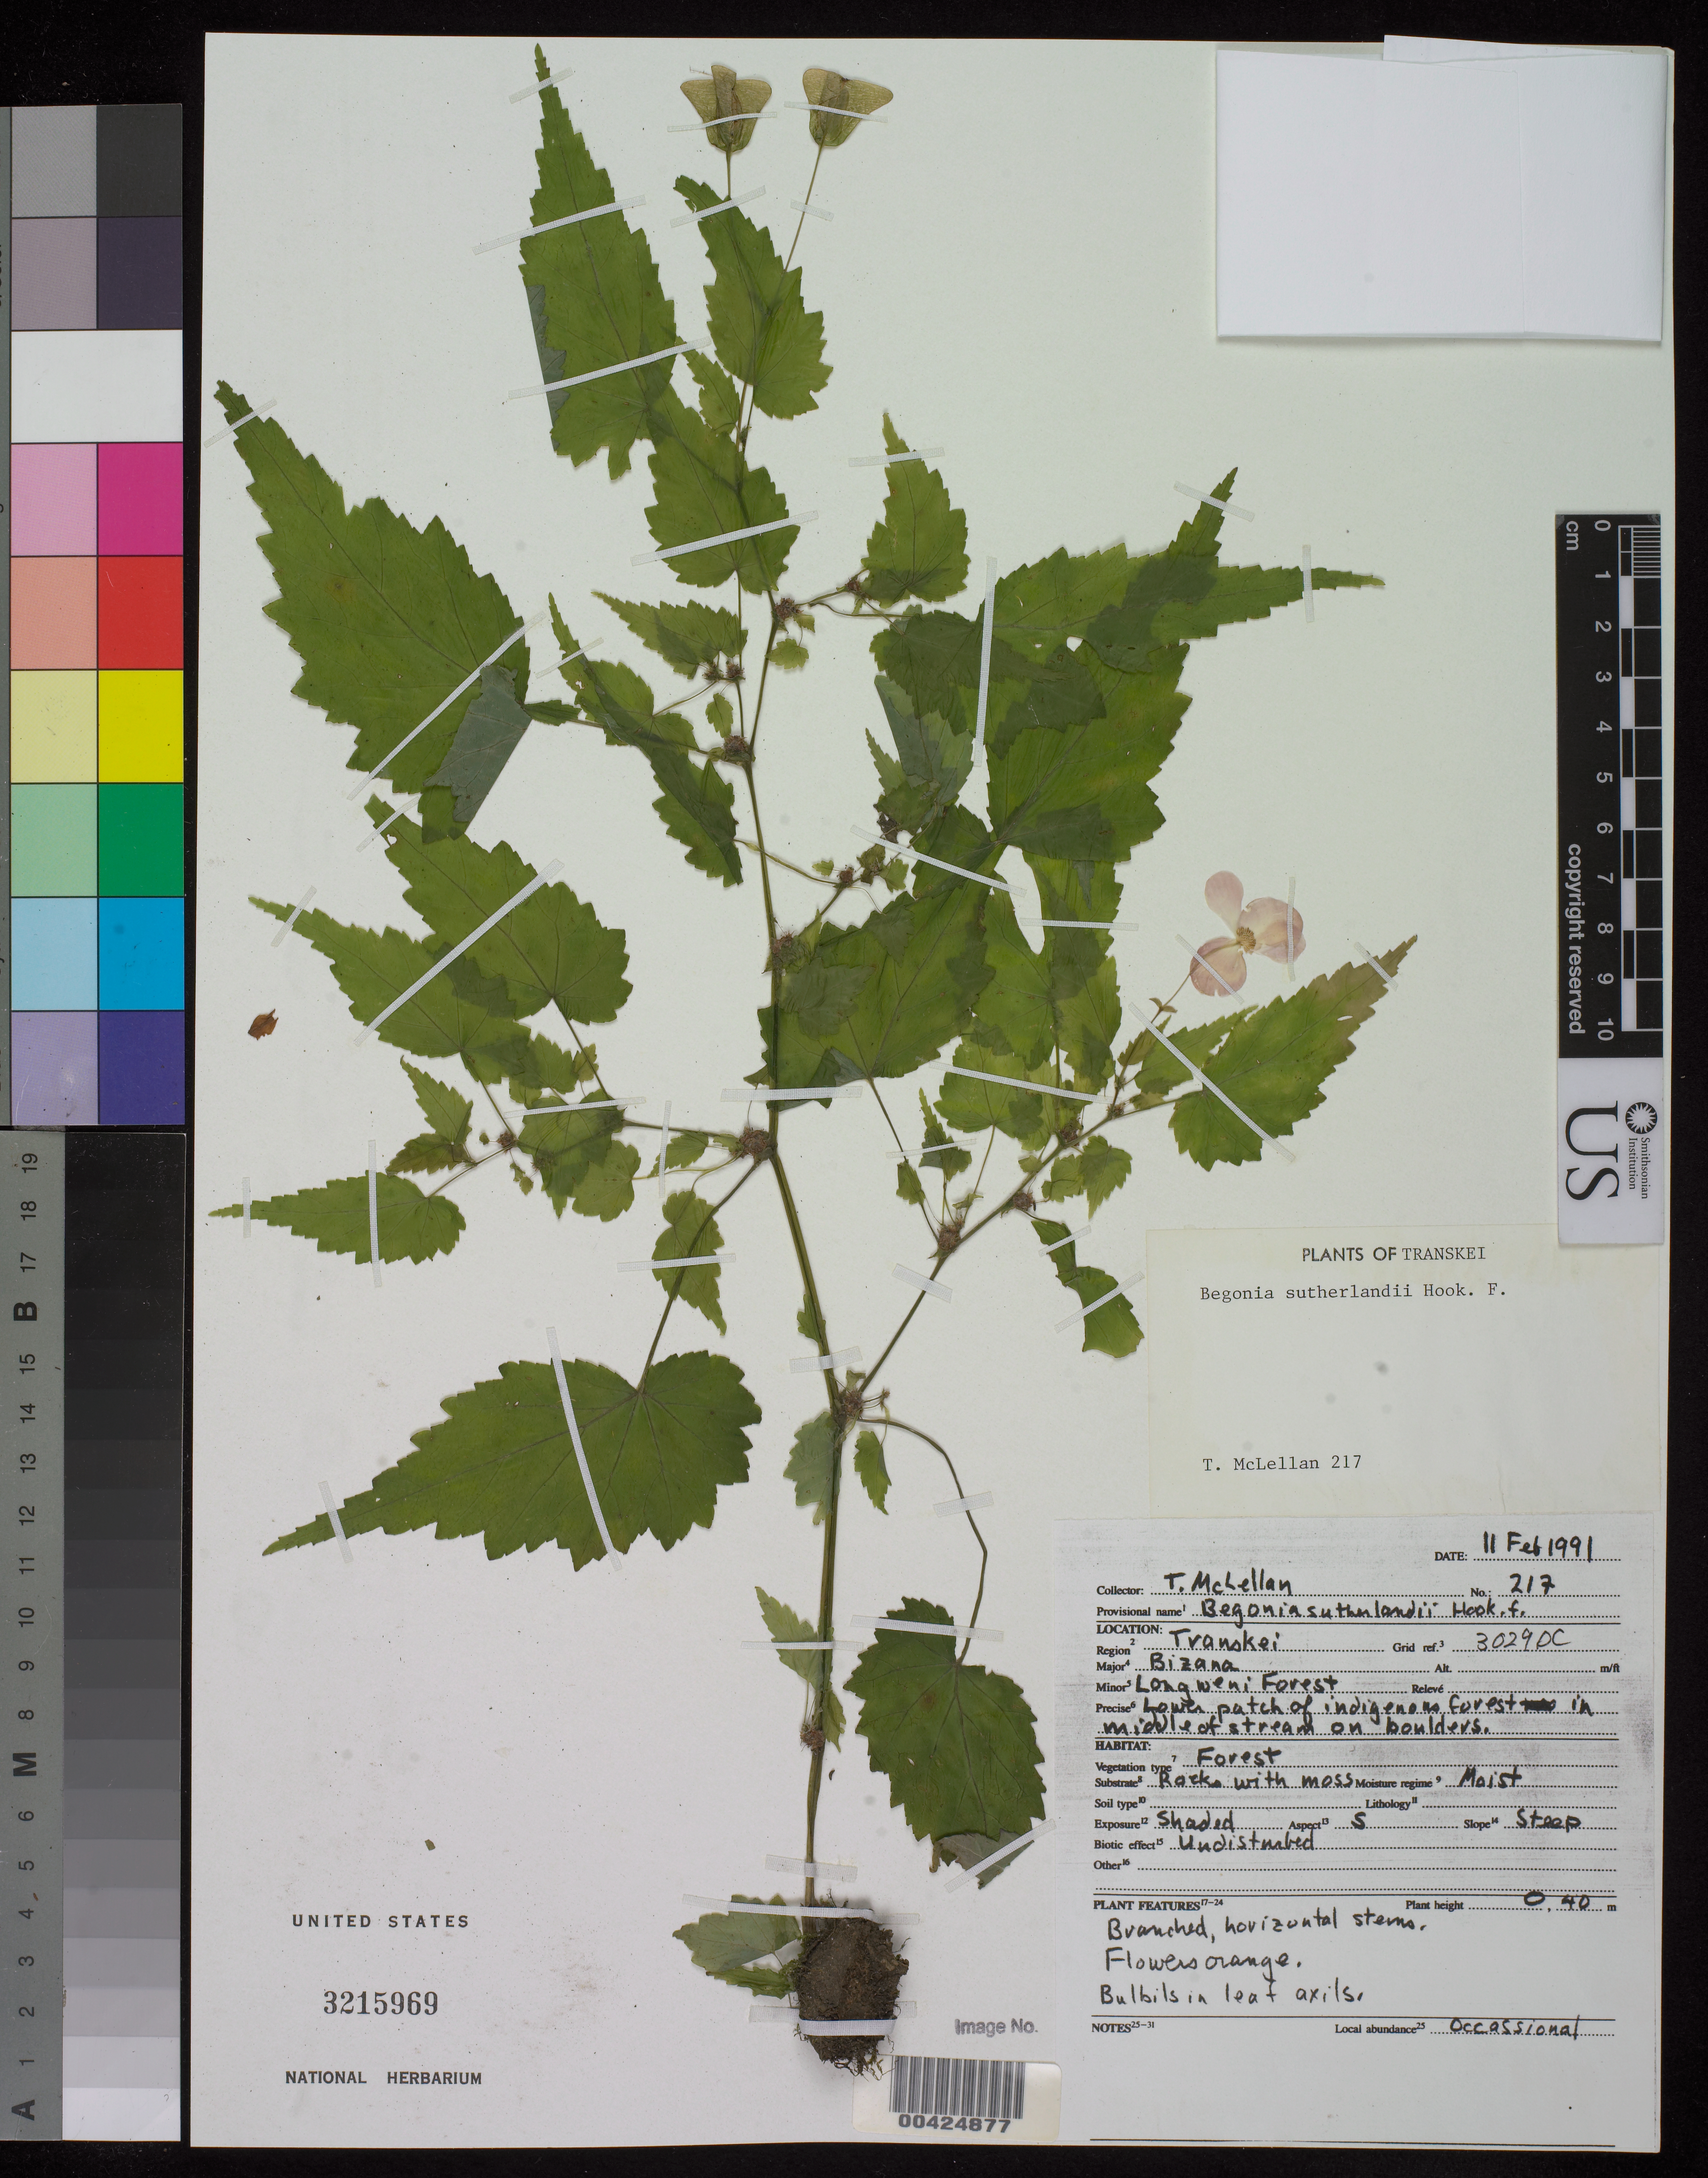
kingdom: Plantae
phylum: Tracheophyta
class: Magnoliopsida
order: Cucurbitales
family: Begoniaceae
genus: Begonia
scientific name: Begonia sutherlandii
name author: Hook. f.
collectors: T. McLellan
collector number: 217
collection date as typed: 11 Feb 1991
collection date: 1991-02-11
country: South Africa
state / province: Eastern Cape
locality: Longweni Forest. Transkei.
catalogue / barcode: US 3215969